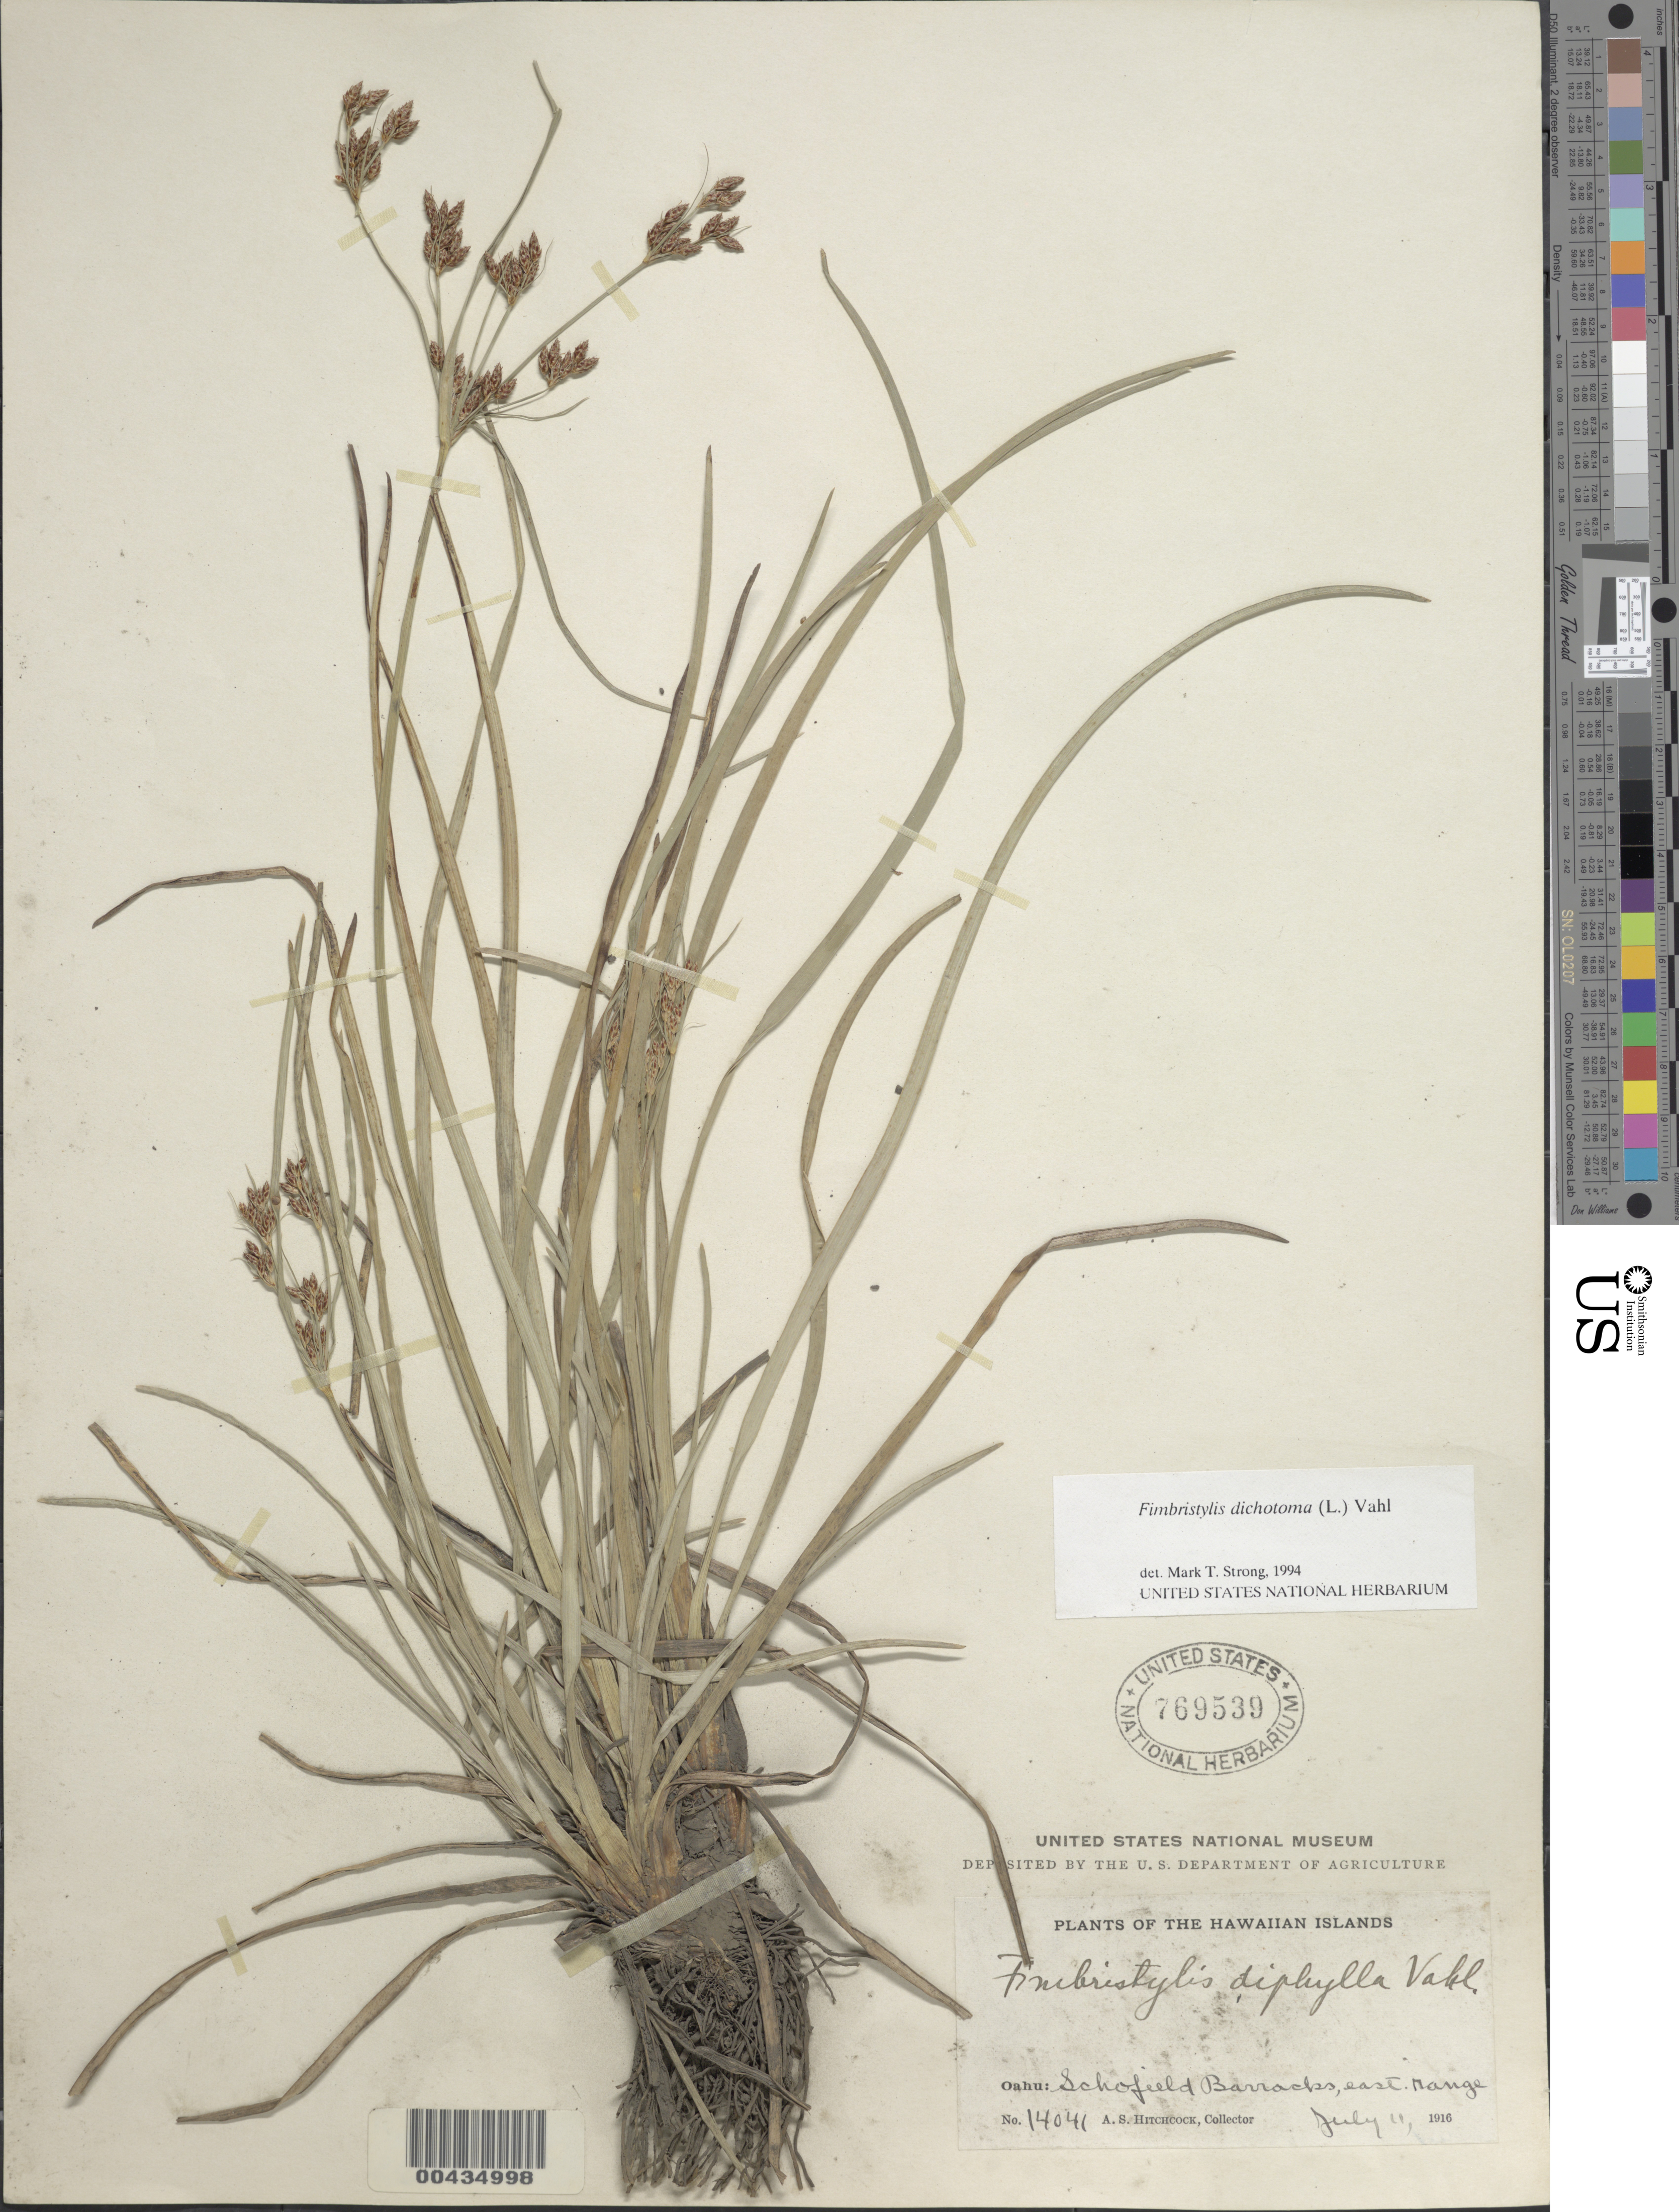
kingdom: Plantae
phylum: Tracheophyta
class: Liliopsida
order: Poales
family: Cyperaceae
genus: Fimbristylis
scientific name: Fimbristylis dichotoma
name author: (L.) Vahl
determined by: Strong, M. T., (US), Smithsonian Institution - National Museum of Natural History (UNITED STATES)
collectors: A. S. Hitchcock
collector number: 14041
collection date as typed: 11 Jul 1916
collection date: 1916-07-11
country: United States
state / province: Hawaii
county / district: Honolulu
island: Oahu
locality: Schofield Barracks, east. range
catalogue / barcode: US 769539